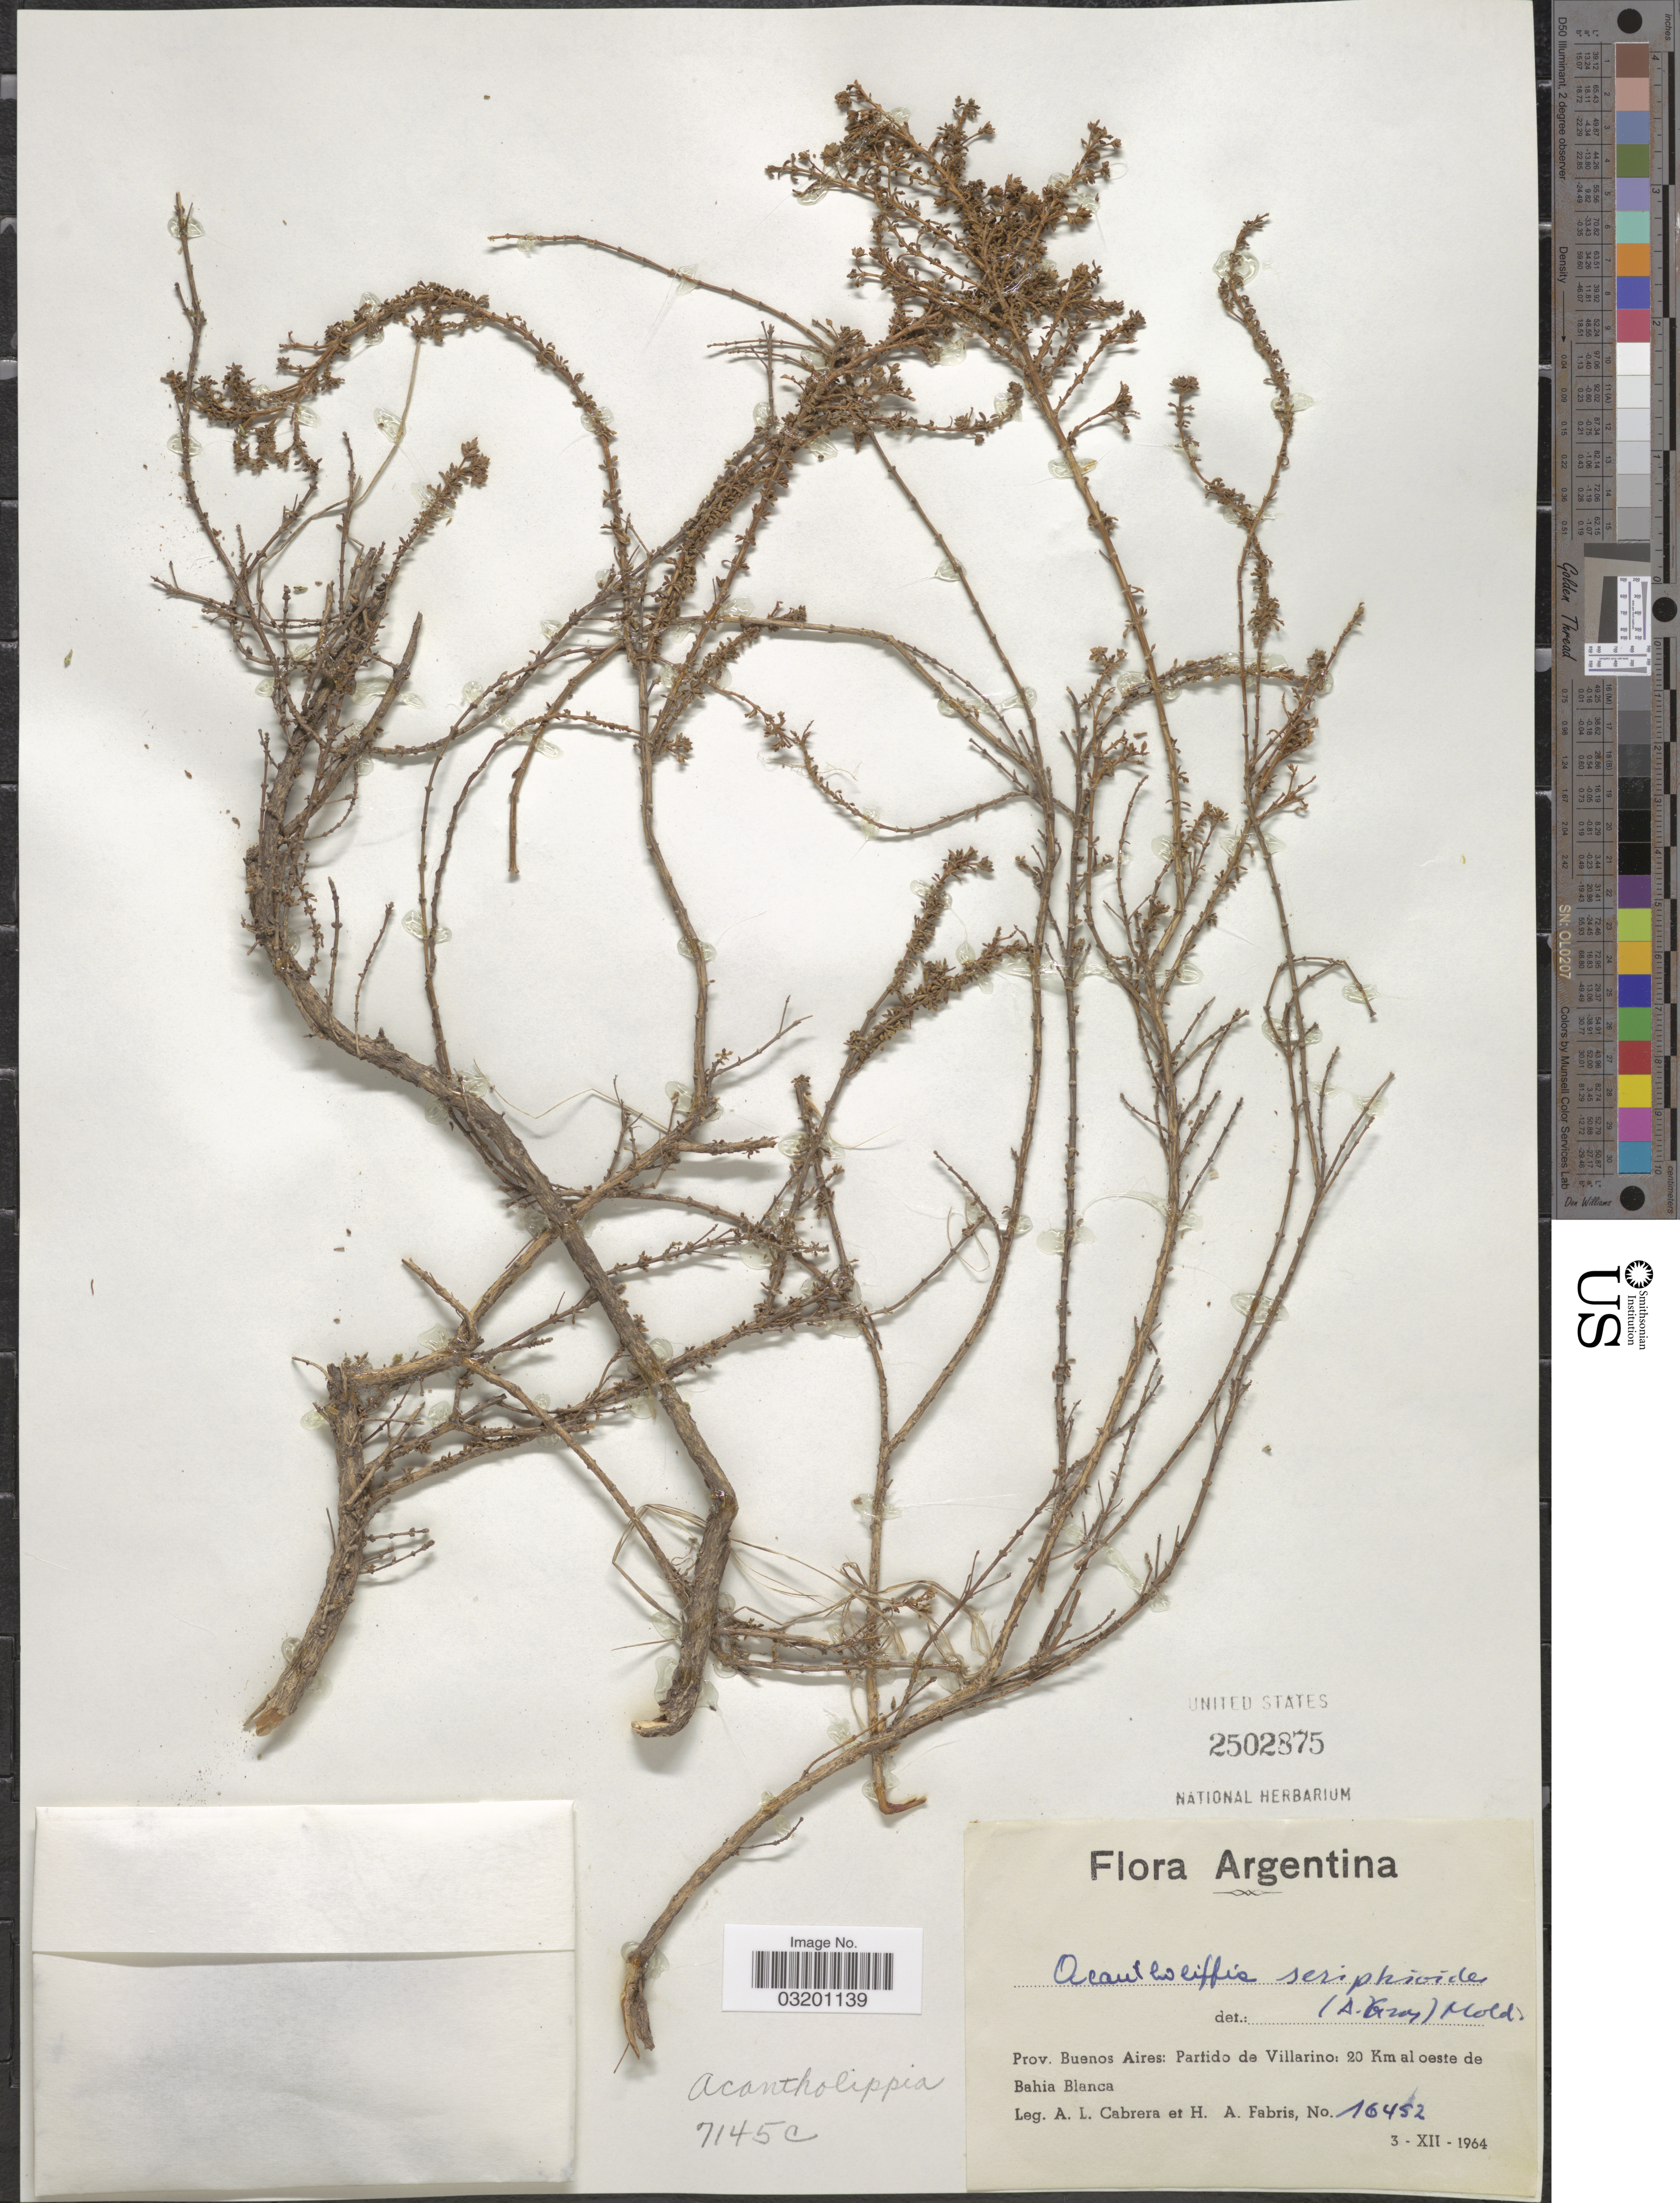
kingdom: Plantae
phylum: Tracheophyta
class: Magnoliopsida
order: Lamiales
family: Verbenaceae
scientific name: Acantholippa seriphioides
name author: (A. Gray) Moldenke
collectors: A. L. Cabrera & H. A. Fabris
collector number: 16452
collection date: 1964-12-03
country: Argentina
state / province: Buenos Aires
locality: Partido de Villarino: 20 Km al oeste de Bahia Blanca.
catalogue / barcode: US 2502875